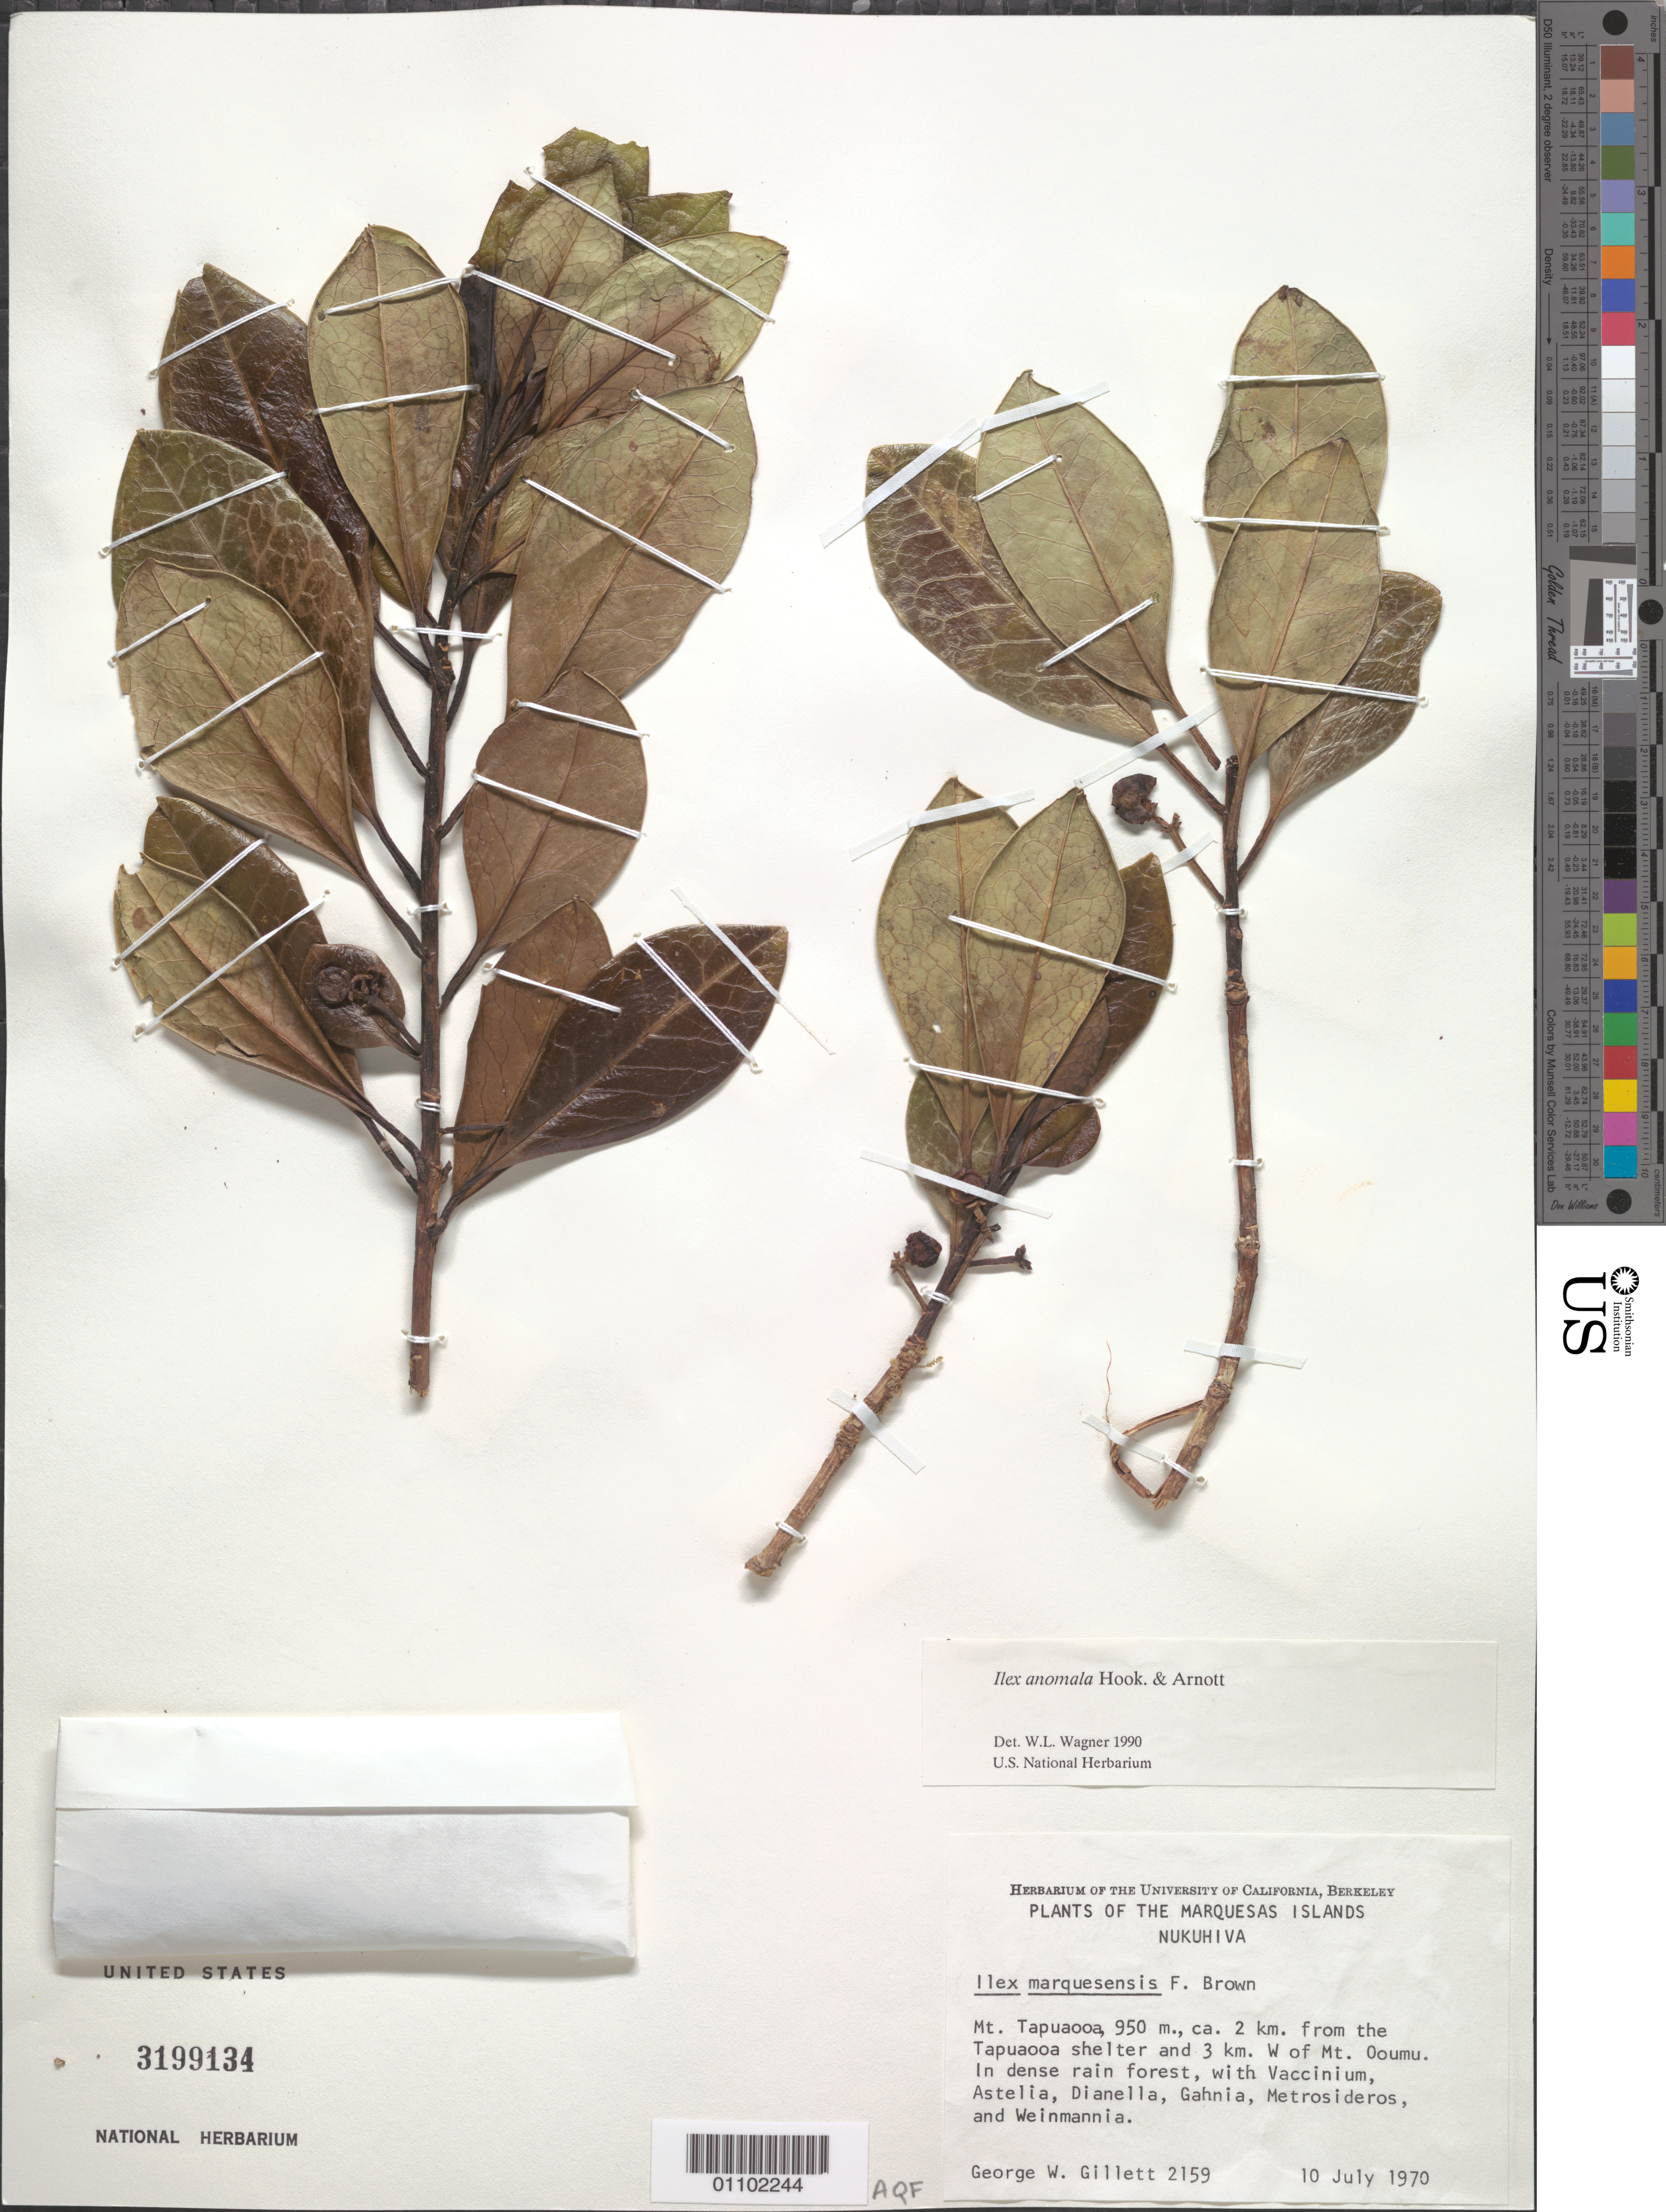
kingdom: Plantae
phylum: Tracheophyta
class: Magnoliopsida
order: Aquifoliales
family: Aquifoliaceae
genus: Ilex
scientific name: Ilex anomala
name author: Hook. & Arn.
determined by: Wagner, W. L., (BOT), Smithsonian Institution - National Museum of Natural History (UNITED STATES)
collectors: G. Gillett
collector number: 2159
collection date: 1970-07-10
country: French Polynesia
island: Nuku Hiva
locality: Mt. Tapuaooa, about 2 km from Tapuaooa shelter and 3 km W of Mt. Ooumu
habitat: In dense rain forest with Vaccinium, Astelia, Dianella, Gahnia, Metrosideros, and Weinmannia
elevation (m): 950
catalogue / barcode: US 3199134